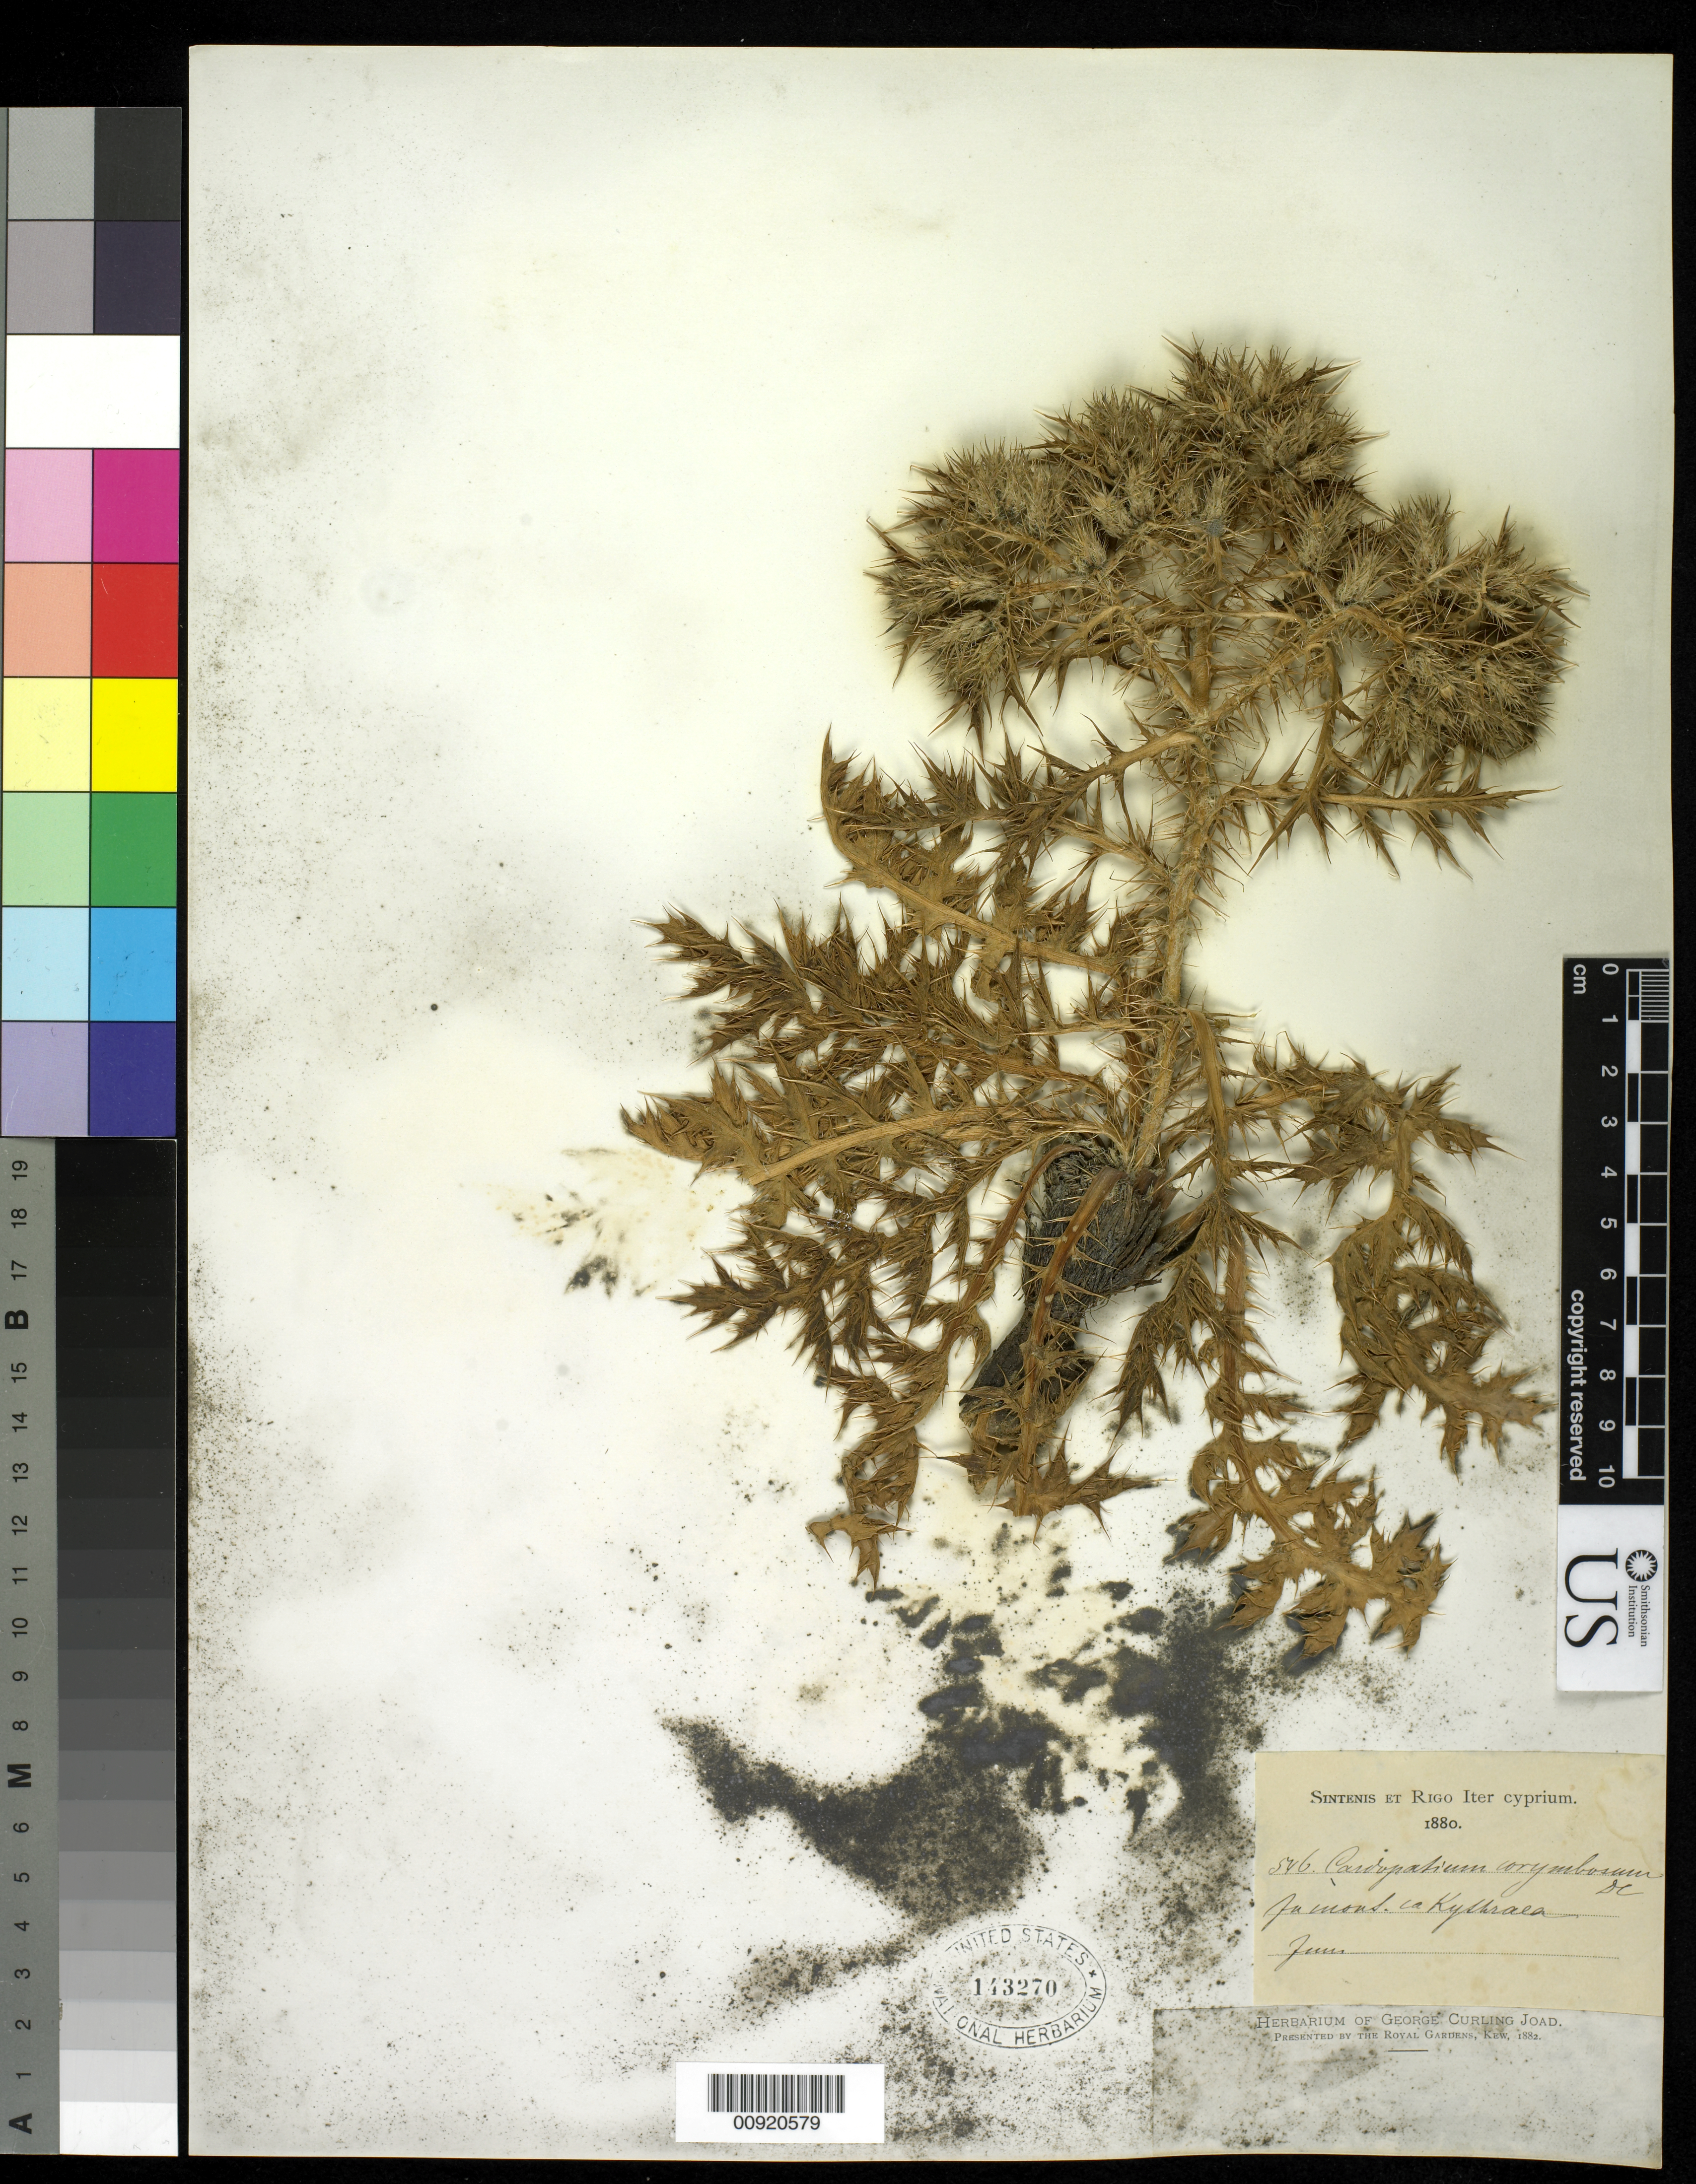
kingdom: Plantae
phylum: Tracheophyta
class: Magnoliopsida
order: Asterales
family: Asteraceae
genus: Cardopatium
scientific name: Cardopatium corymbosum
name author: (L.) Pers.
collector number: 546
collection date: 1880-06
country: Cyprus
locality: Kythraea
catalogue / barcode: US 143270